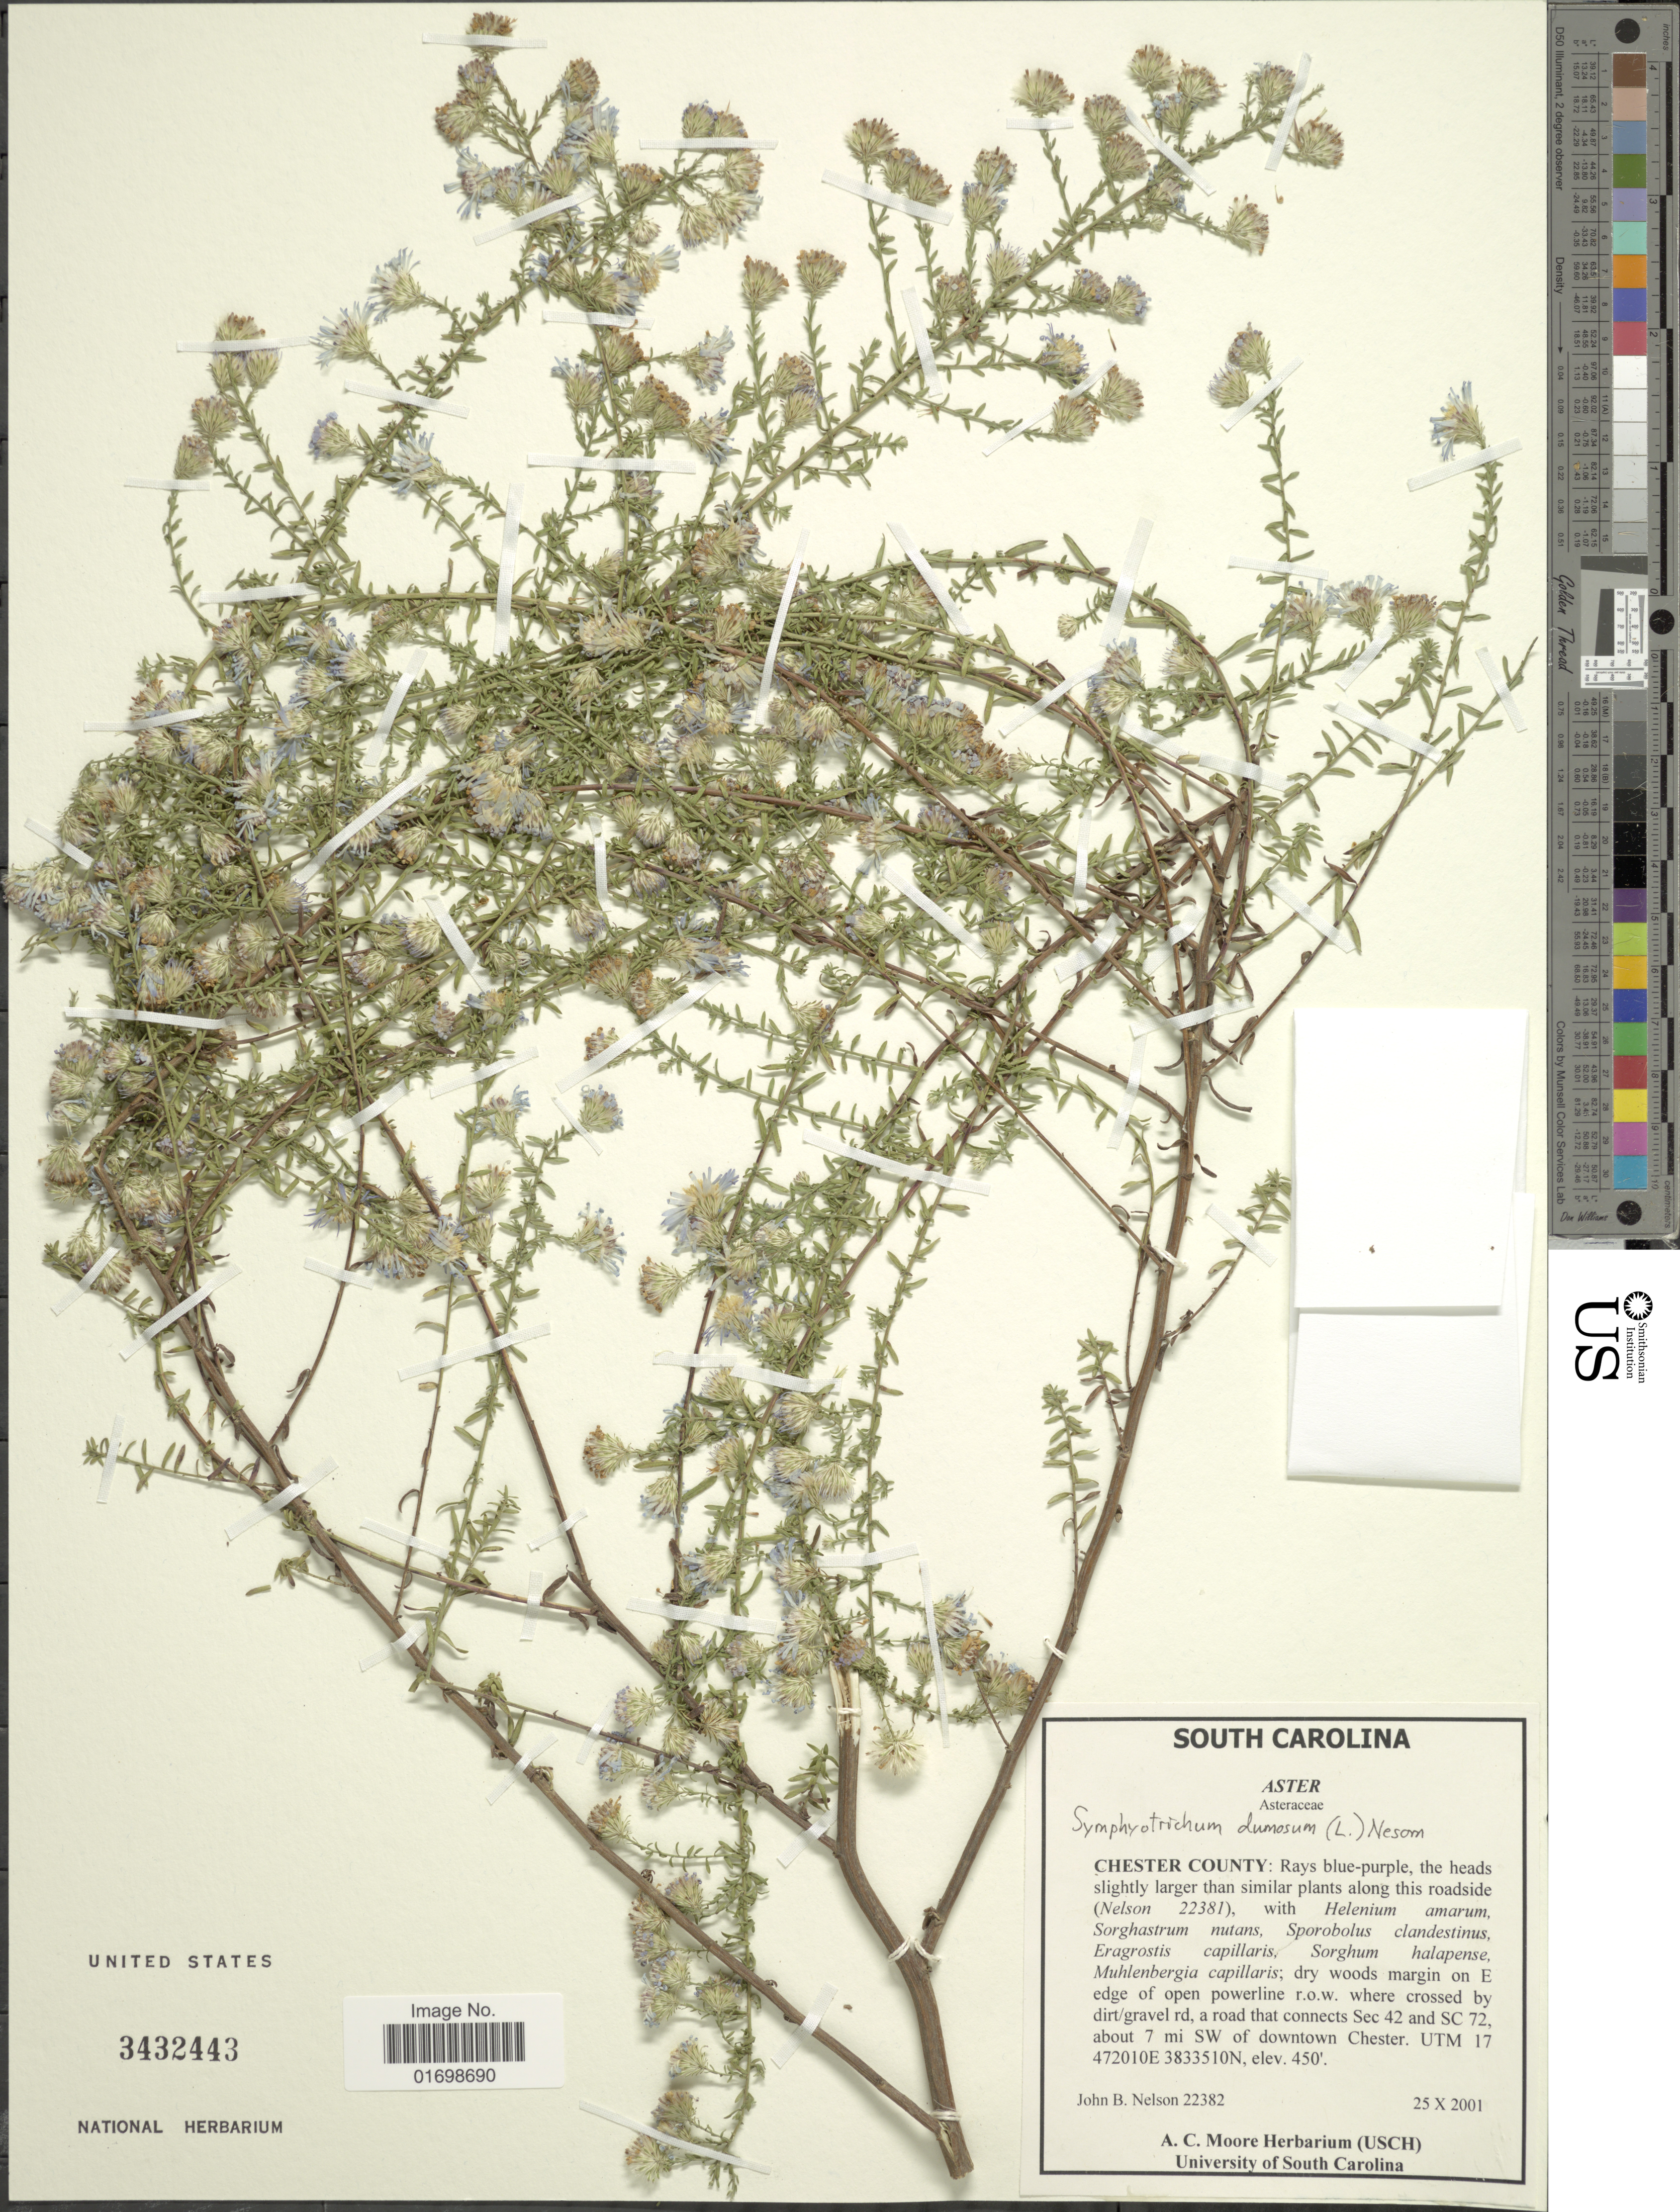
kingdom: Plantae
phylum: Tracheophyta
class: Magnoliopsida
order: Asterales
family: Asteraceae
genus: Symphyotrichum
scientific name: Symphyotrichum dumosum var. coridifolium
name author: (Michx.) Semple et al.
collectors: J. B. Nelson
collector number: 22382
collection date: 2001-10-25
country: United States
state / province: South Carolina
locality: Chester County, On E edge of open powerline r.o.w. where crossed by dirt/gravel rd, a road that connects Sec 42 and SC 72, about 7 mi SW of downtown Chester. UTM 17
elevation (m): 137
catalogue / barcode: US 3432443